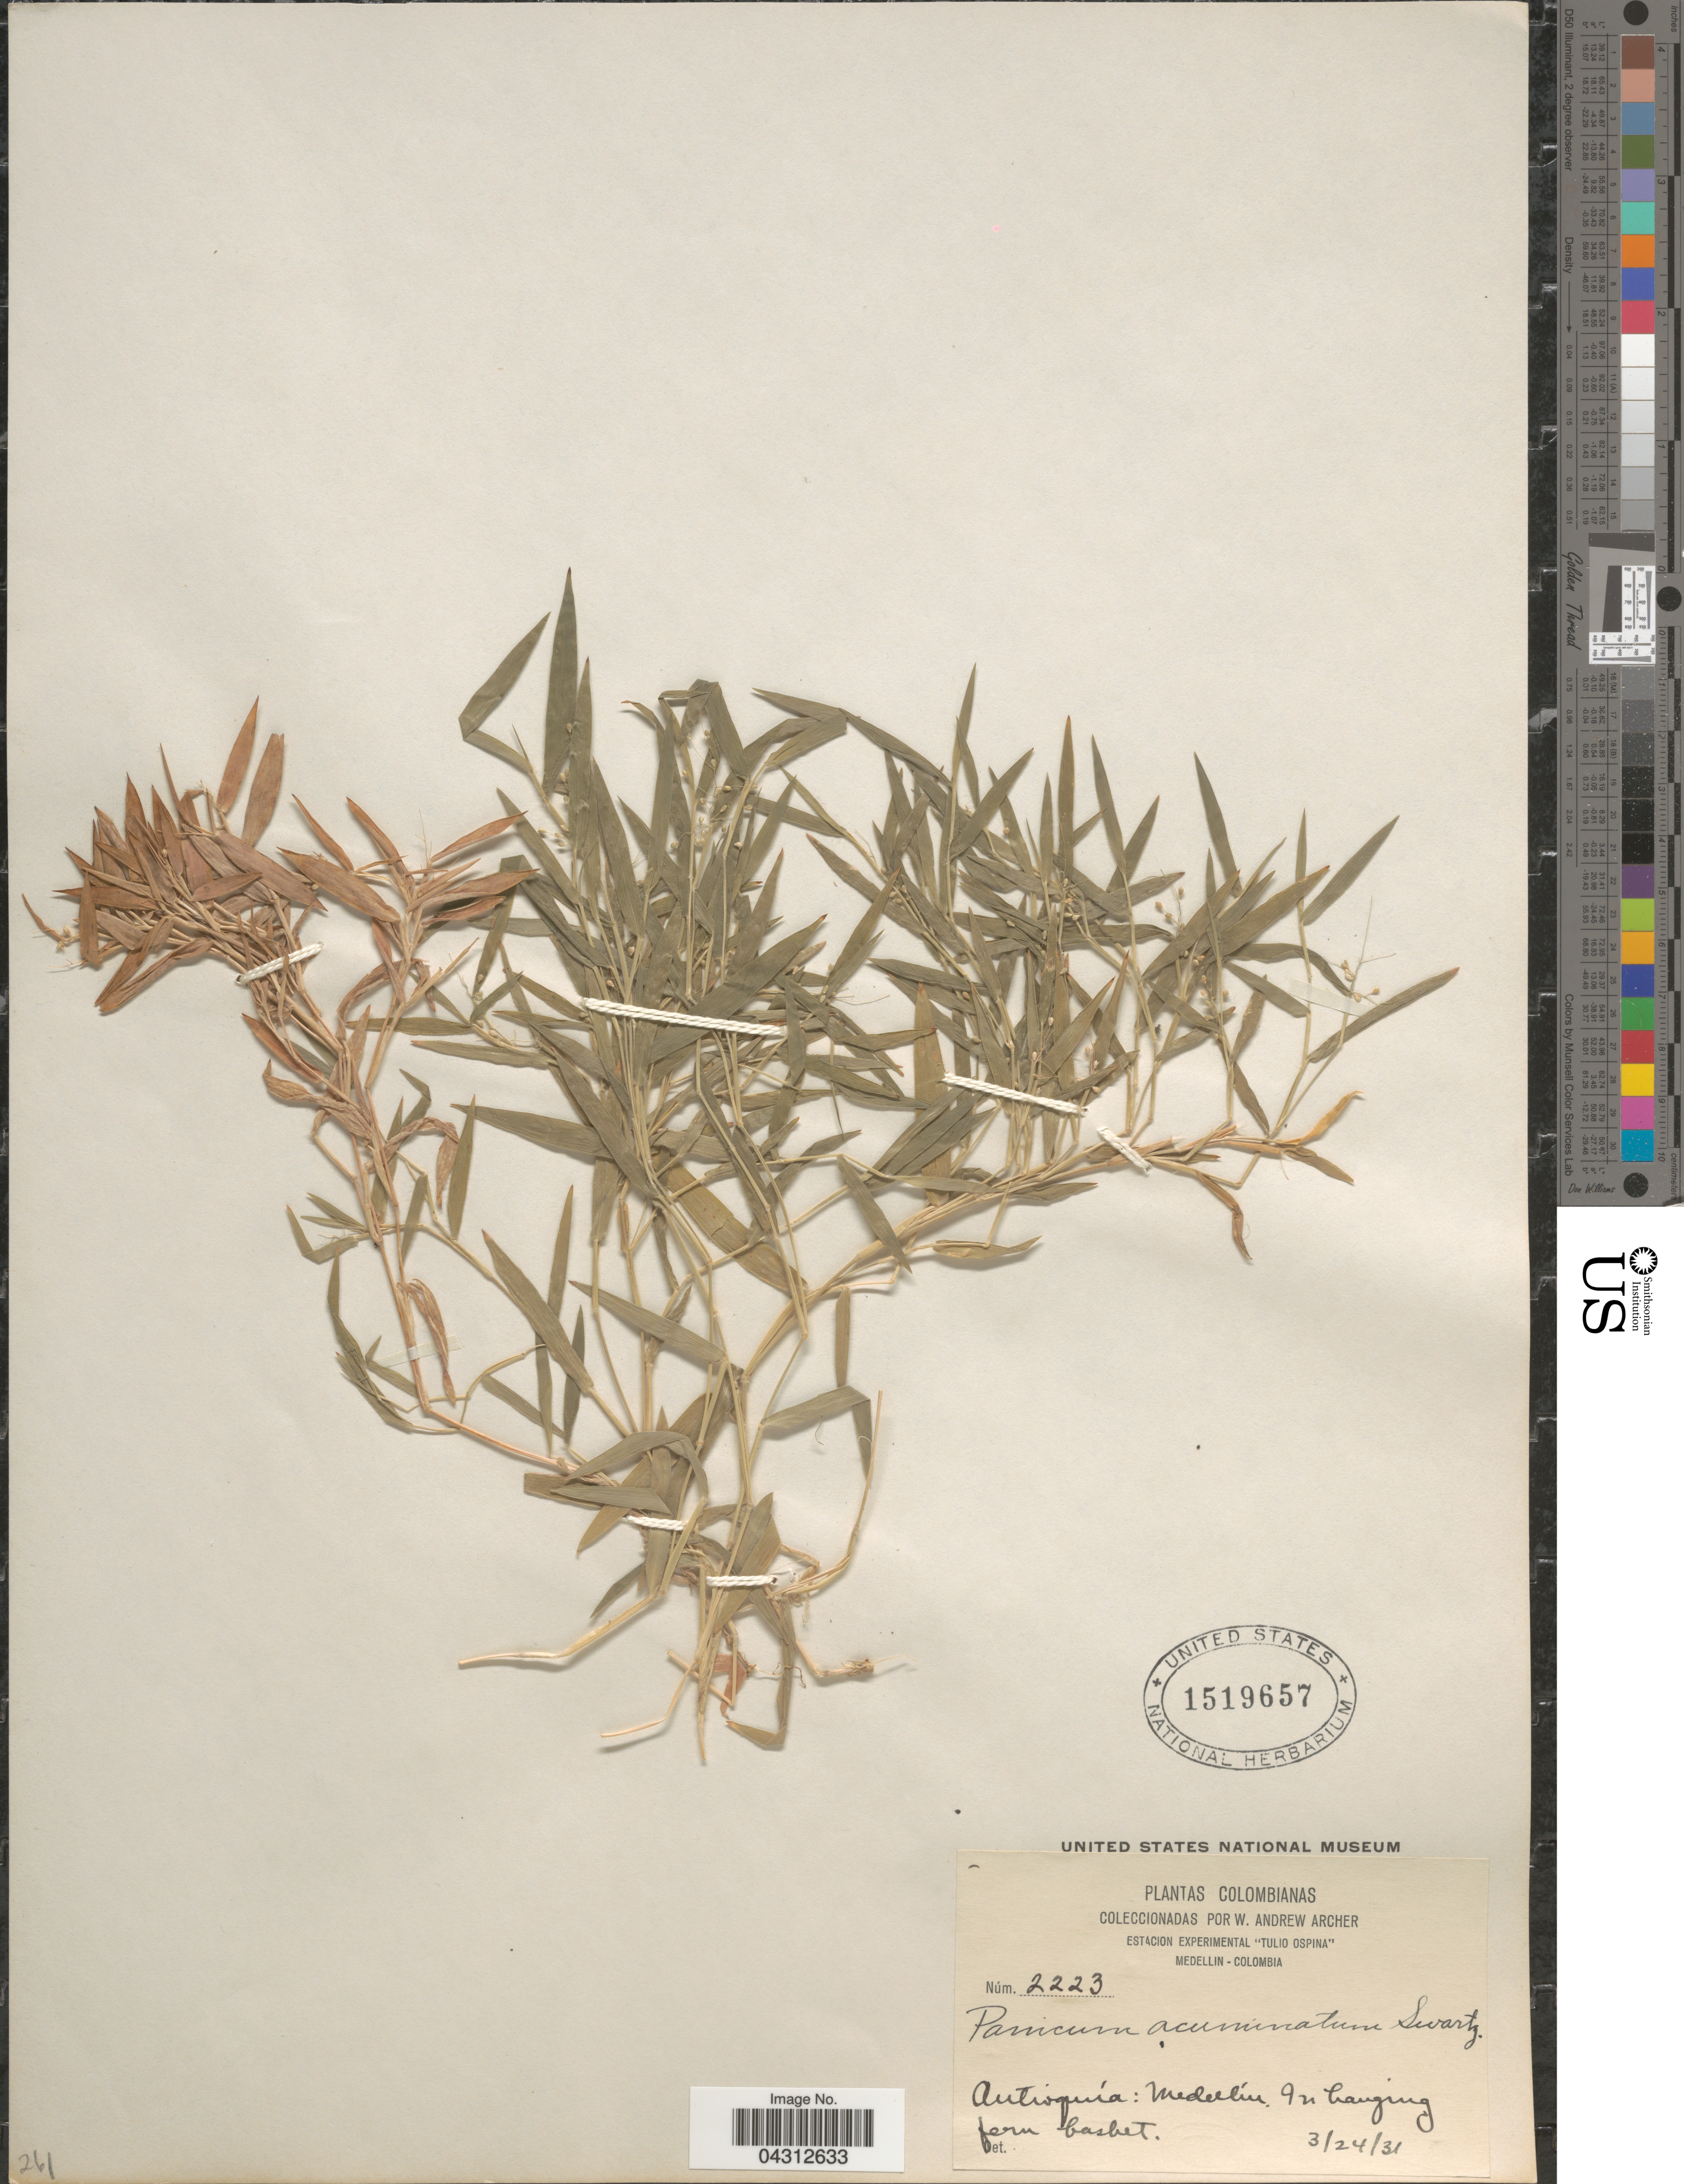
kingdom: Plantae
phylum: Tracheophyta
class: Liliopsida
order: Poales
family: Poaceae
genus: Panicum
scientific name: Panicum acuminatum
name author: Sw.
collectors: W. A. Archer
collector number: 2223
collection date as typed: Transcribed d/m/y: 24/3/31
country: Colombia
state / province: Antioquia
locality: Medellín. In hanging fern basket.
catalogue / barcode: US 1519657